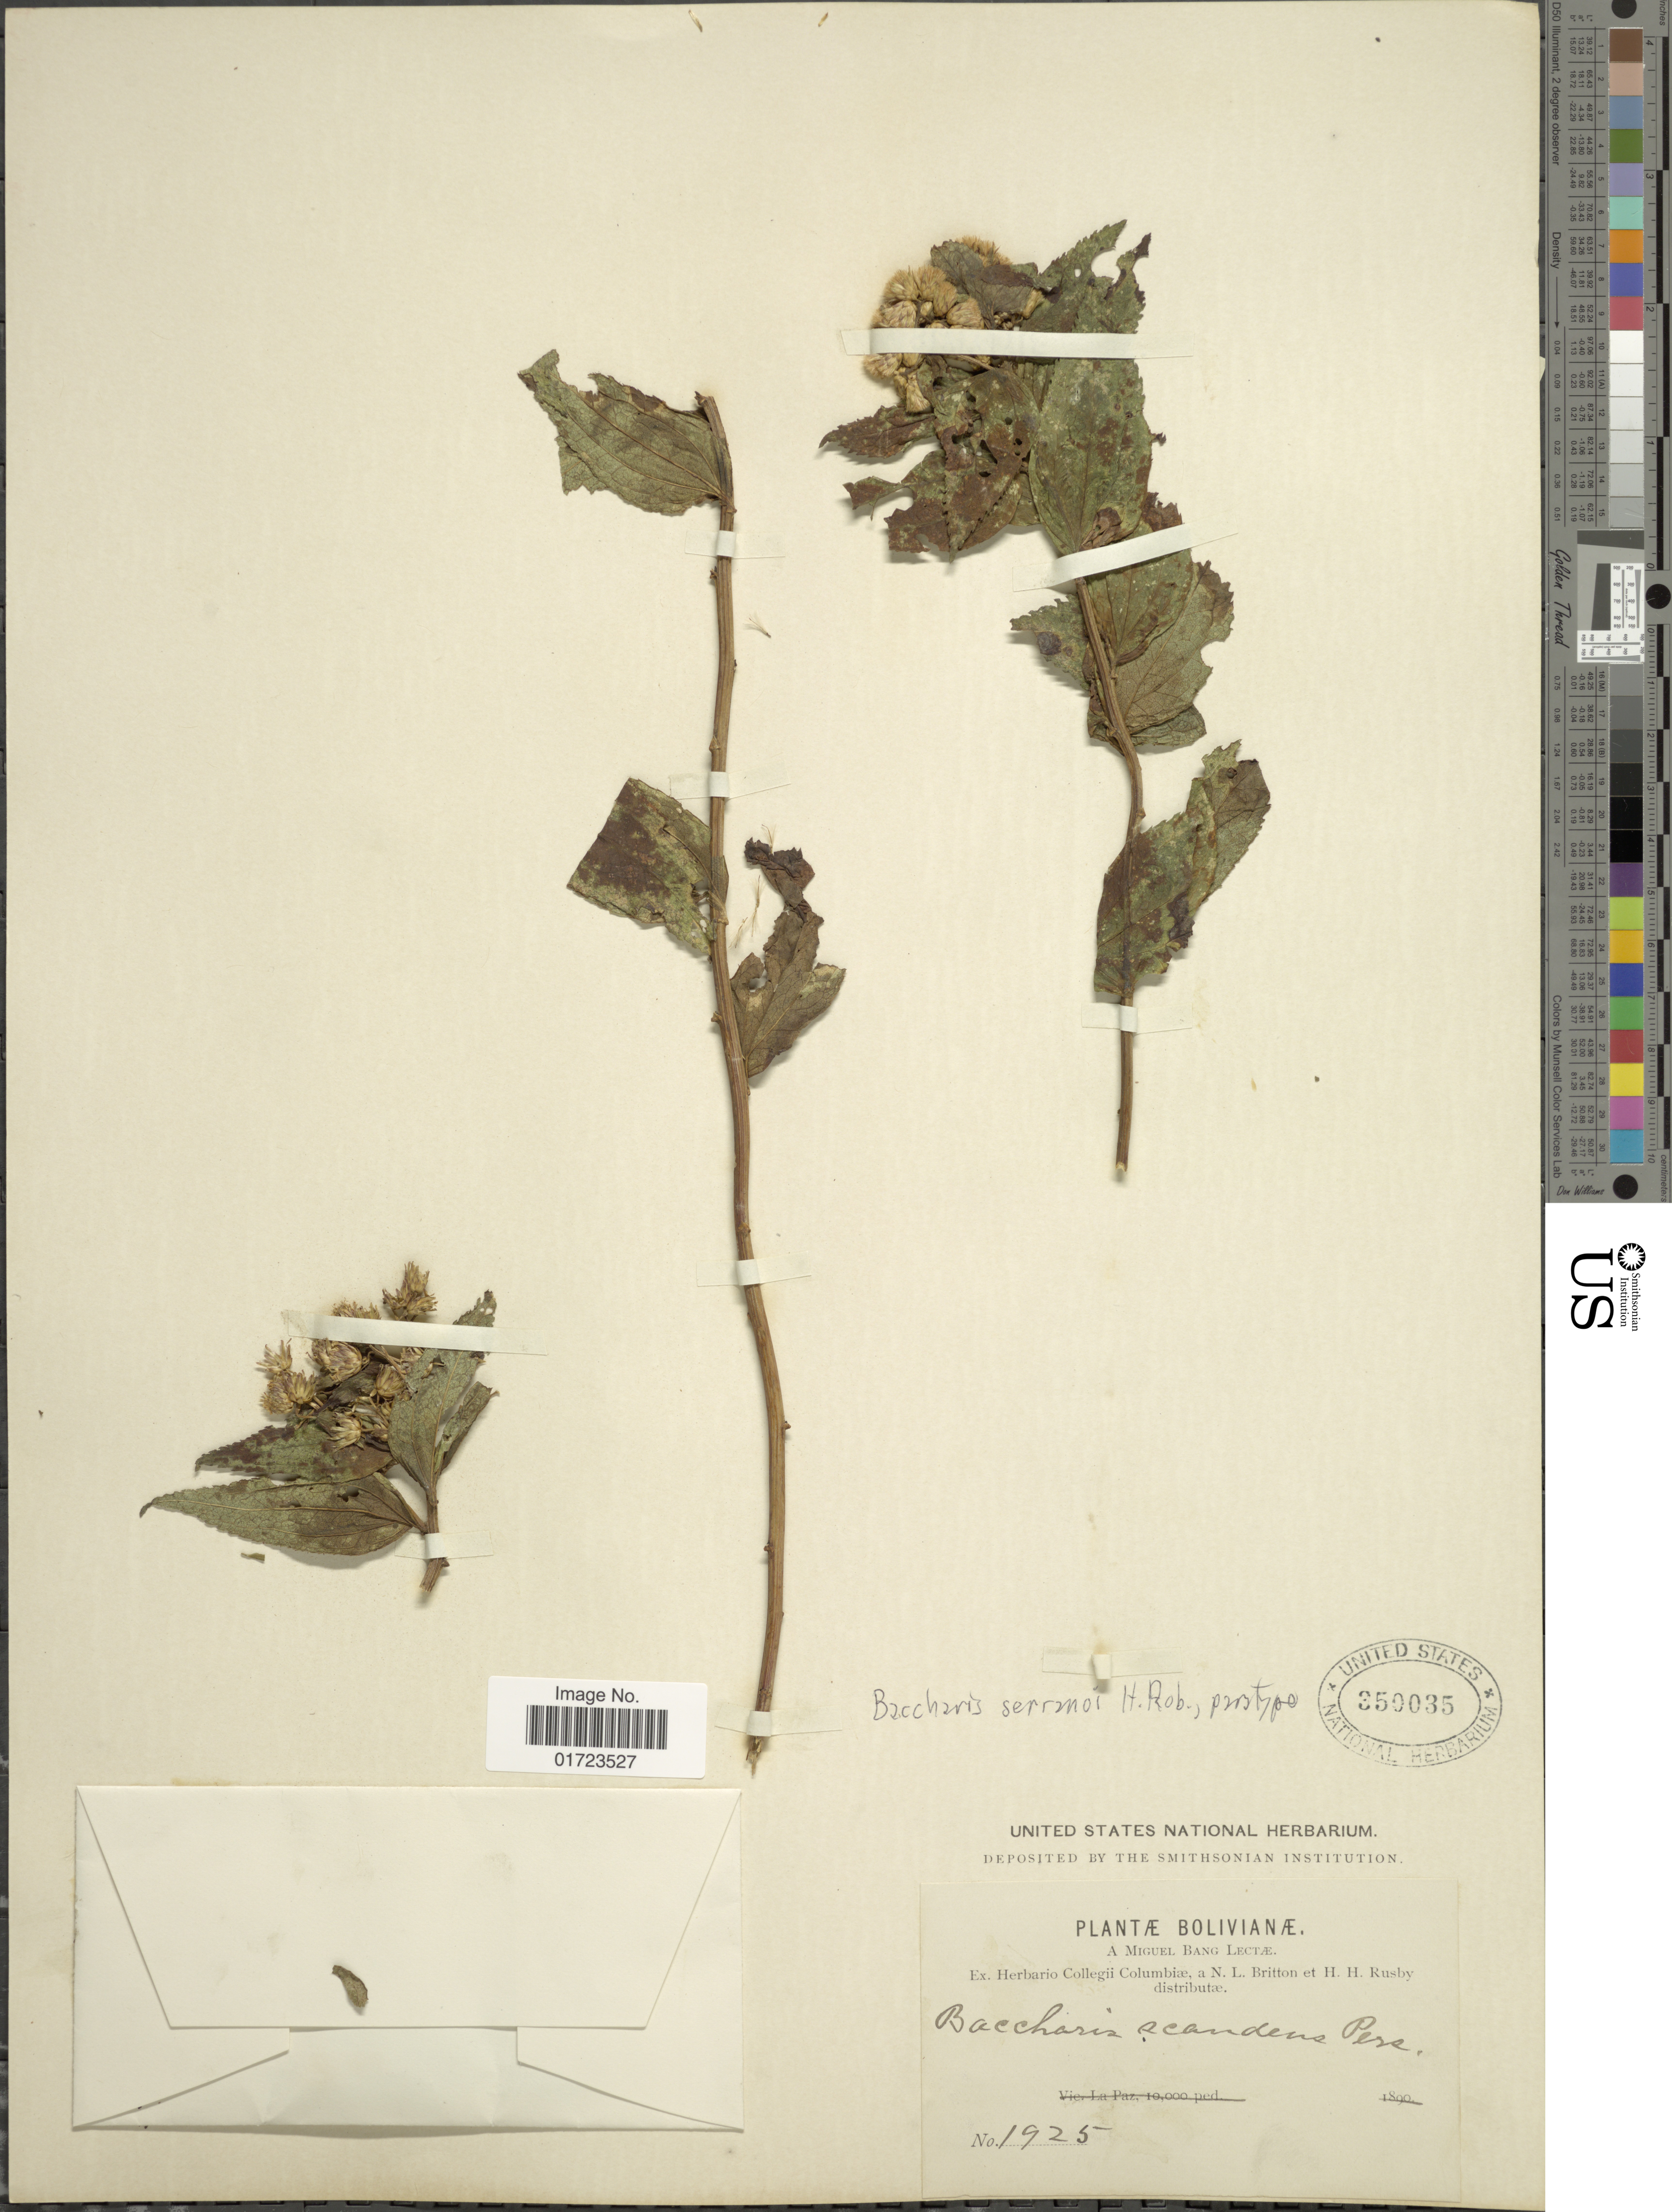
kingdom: Plantae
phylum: Tracheophyta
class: Magnoliopsida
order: Asterales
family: Asteraceae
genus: Baccharis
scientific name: Baccharis serranoi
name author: H. Rob.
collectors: M. Bang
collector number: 1925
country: Bolivia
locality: Bolivianae.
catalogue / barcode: US 350035